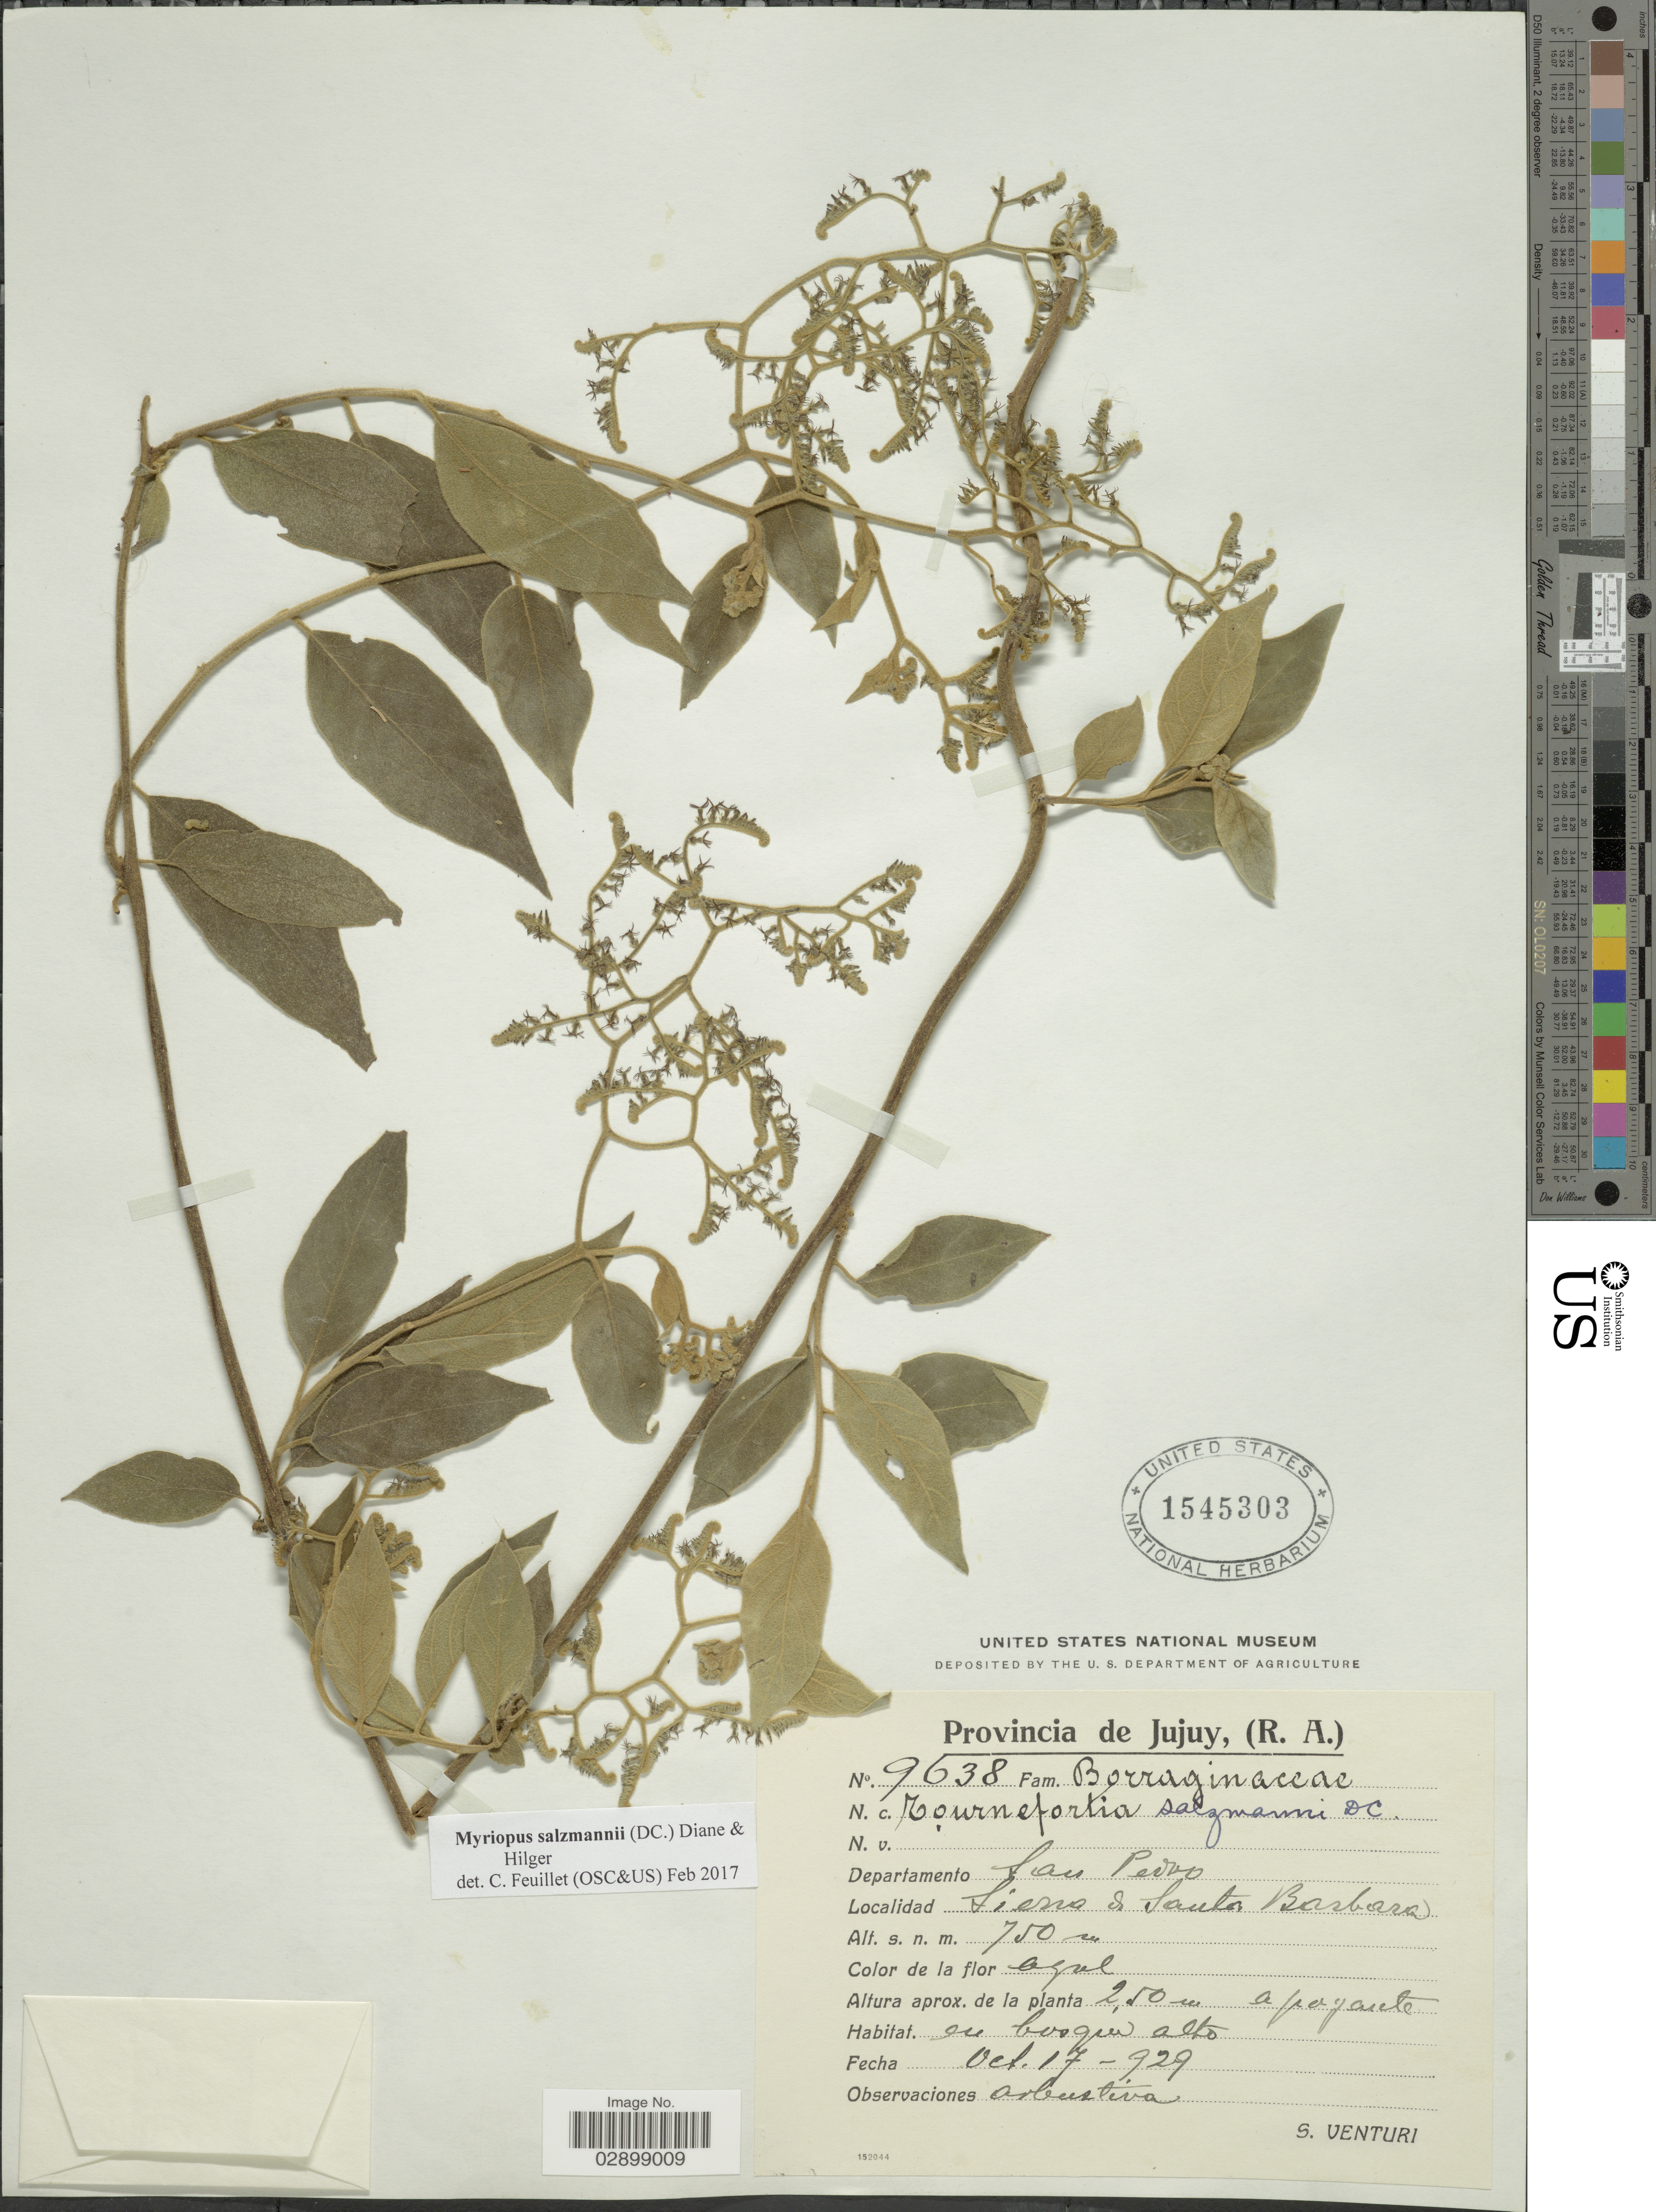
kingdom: Plantae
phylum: Tracheophyta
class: Magnoliopsida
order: Boraginales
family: Heliotropiaceae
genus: Myriopus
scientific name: Myriopus salzmannii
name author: (DC.) Diane & Hilger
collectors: S. Venturi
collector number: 9638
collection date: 1929-10-17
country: Argentina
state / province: Jujuy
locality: Departamento San Pedro. Sierra de Santa Barbara.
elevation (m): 750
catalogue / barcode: US 1545303